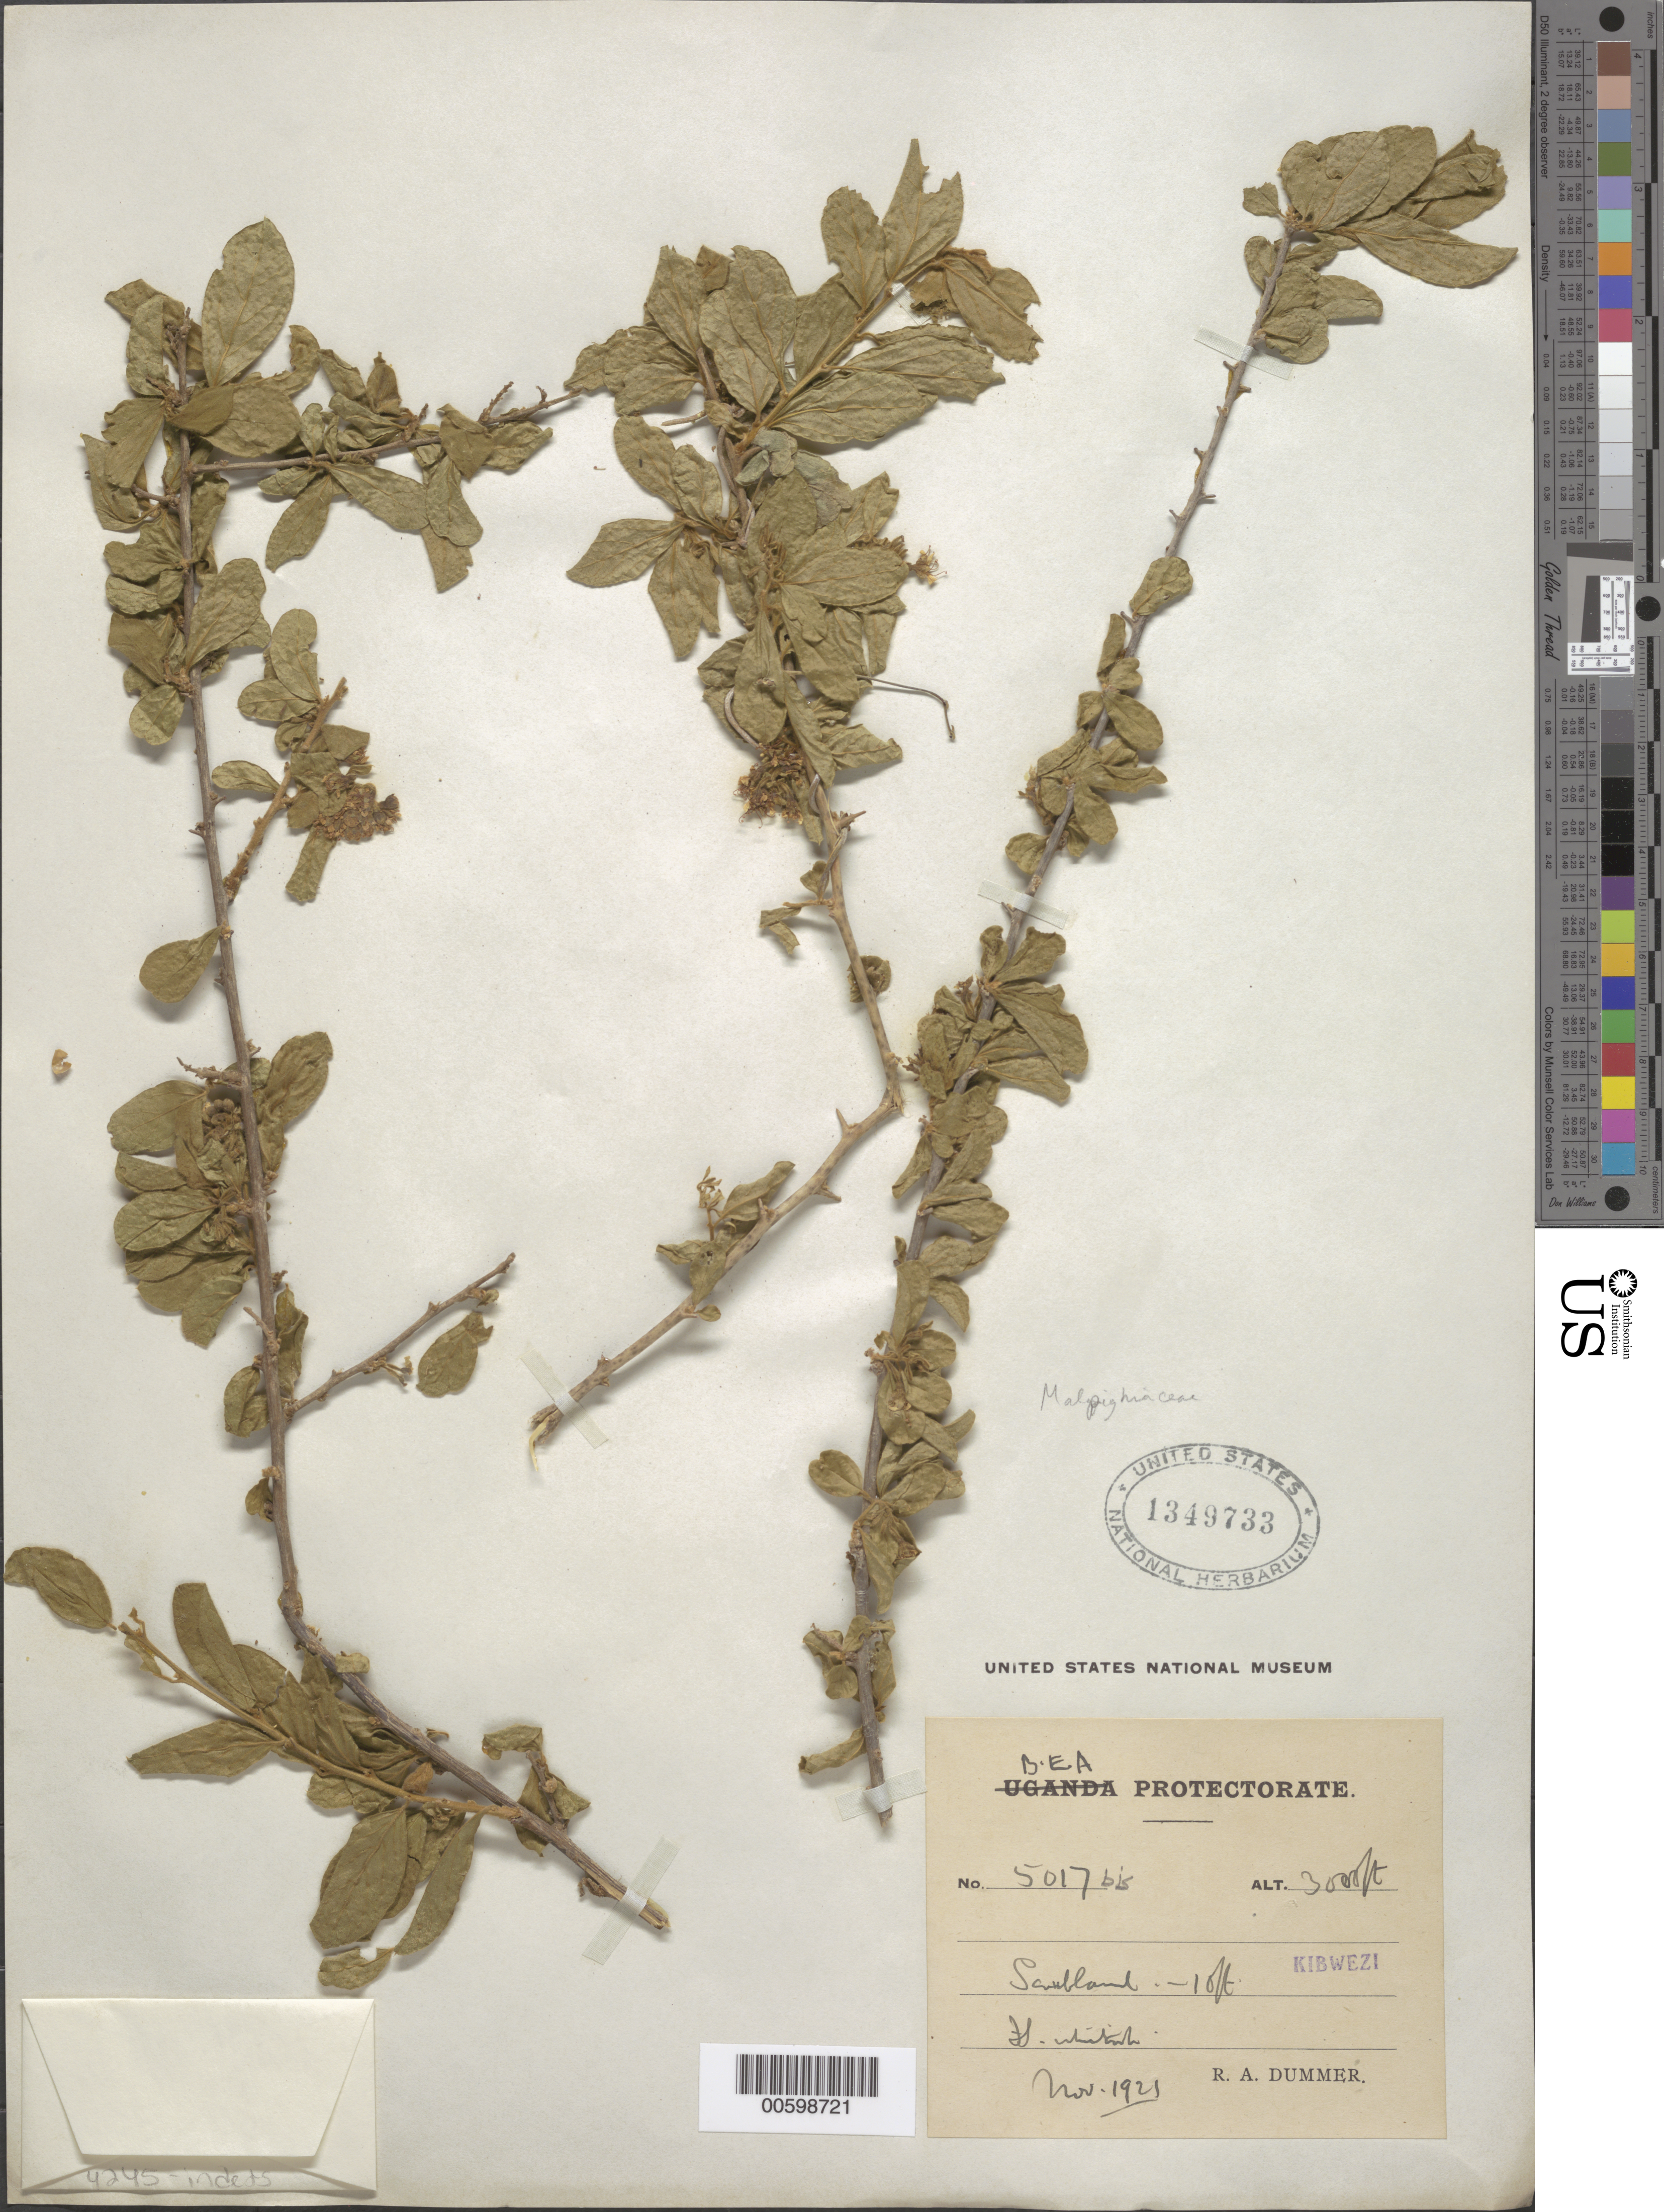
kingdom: Plantae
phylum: Tracheophyta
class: Magnoliopsida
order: Malpighiales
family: Malpighiaceae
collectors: R. Dümmer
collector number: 5017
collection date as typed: Nov 1921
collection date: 1921-11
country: Kenya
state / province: Kitui / Makueni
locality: Kibwezi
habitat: Sandland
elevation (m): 914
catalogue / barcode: US 1349733